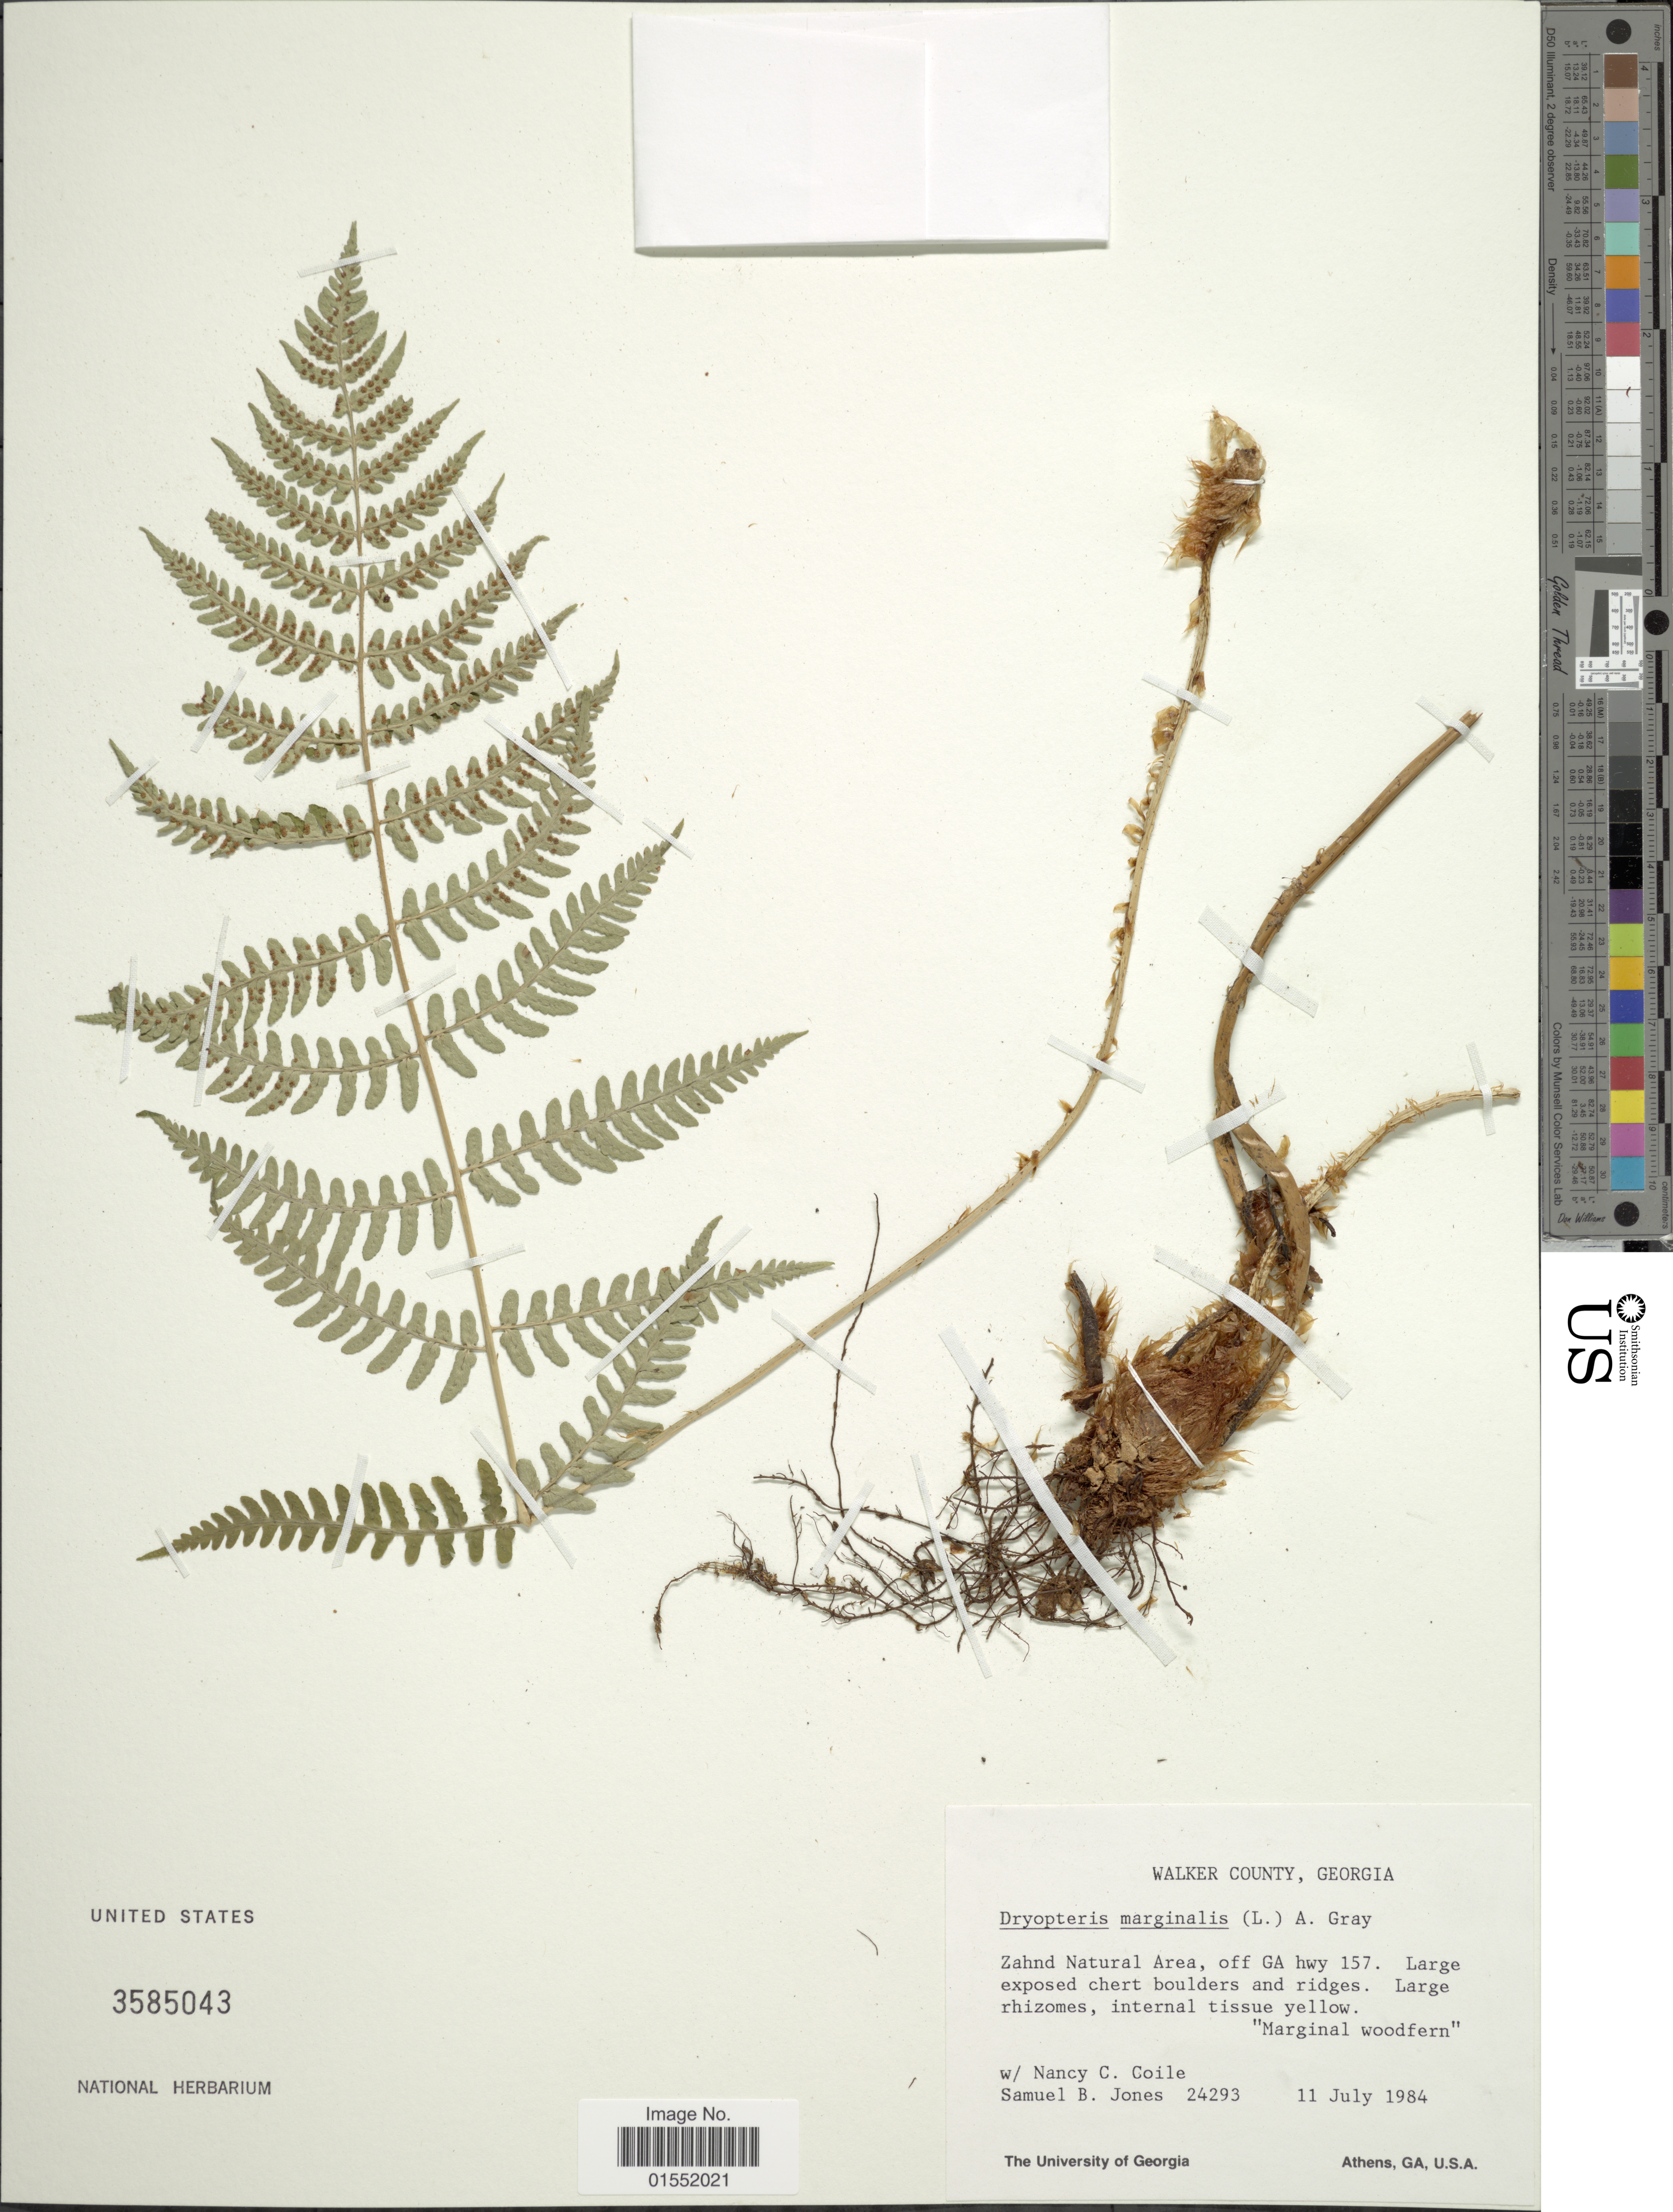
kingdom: Plantae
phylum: Tracheophyta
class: Polypodiopsida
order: Polypodiales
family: Dryopteridaceae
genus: Dryopteris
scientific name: Dryopteris marginalis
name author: (L.) A. Gray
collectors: S. B. Jones & N. C. Coile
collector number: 24293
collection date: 1984-07-11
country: United States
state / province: Georgia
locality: Walker County, Zahnd Natural Area, off GA hwy 157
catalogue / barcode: US 3585043